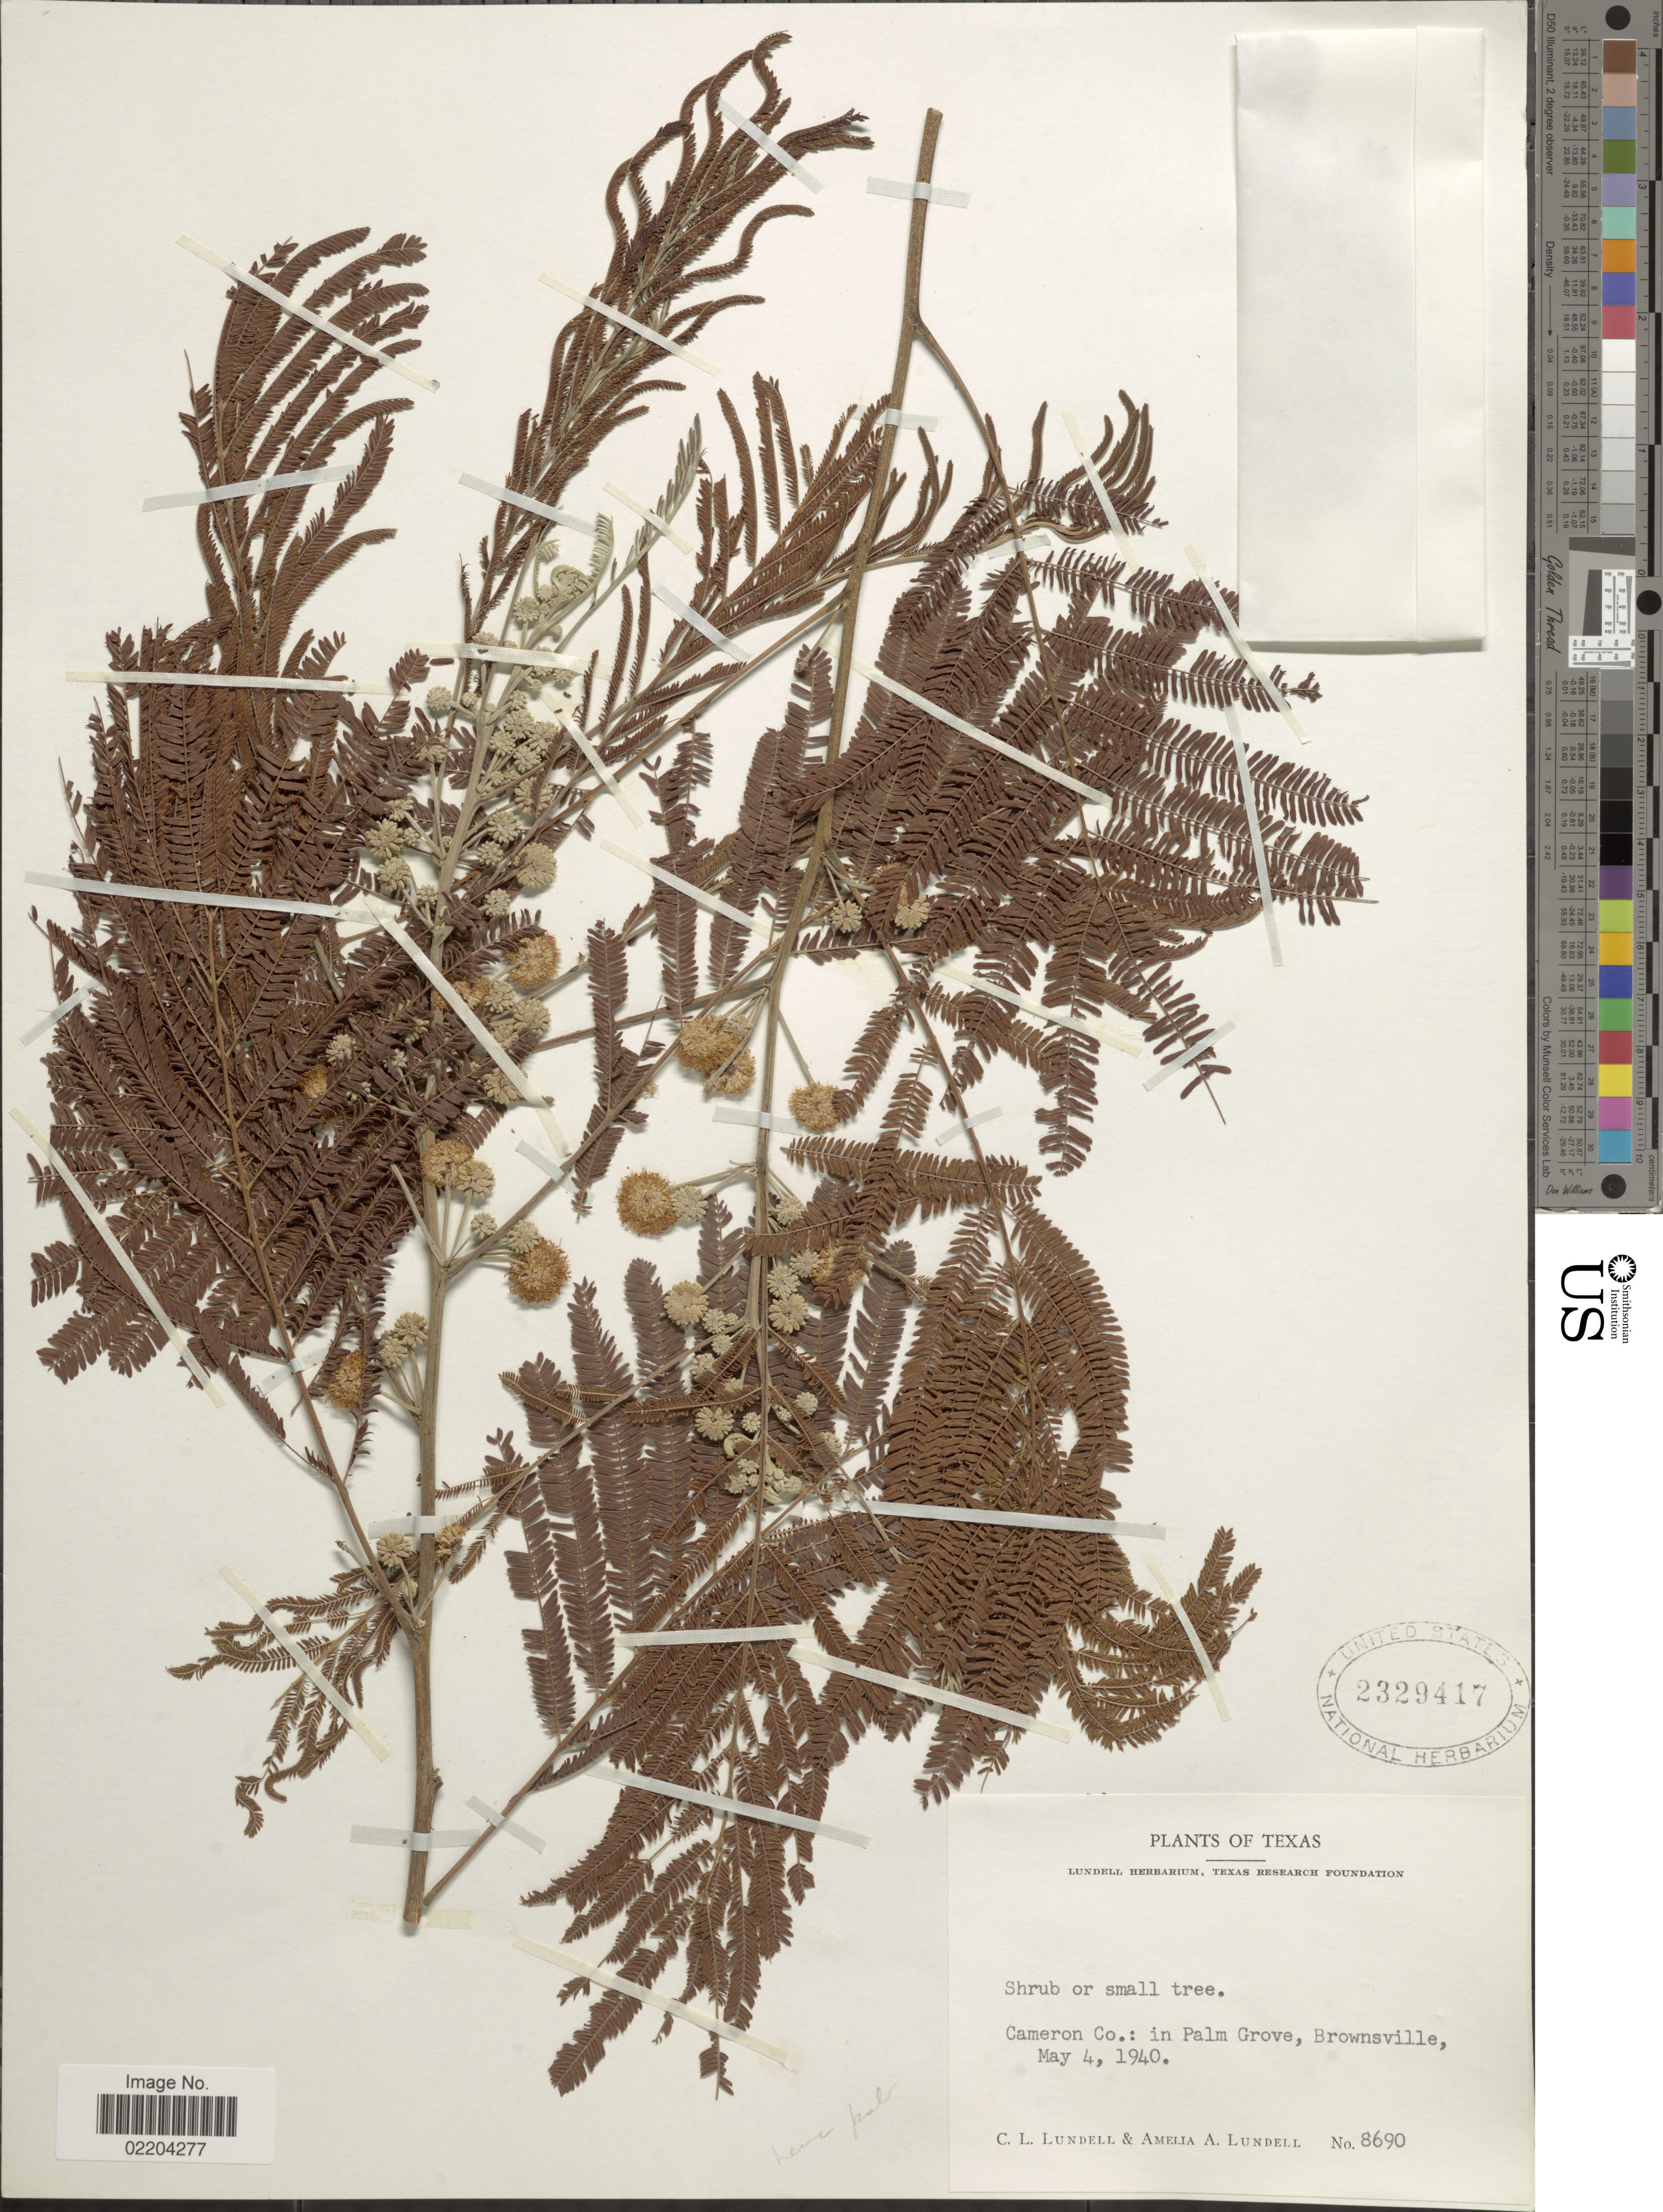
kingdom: Plantae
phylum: Tracheophyta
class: Magnoliopsida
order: Fabales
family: Fabaceae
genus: Leucaena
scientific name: Leucaena pulverulenta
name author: (Schltdl.) Benth.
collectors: C. L. Lundell & A. A. Lundell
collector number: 8690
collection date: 1940-05-04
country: United States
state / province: Texas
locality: Texas, Cameron Co.: in Palm Grove, Brownsville.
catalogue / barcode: US 2329417